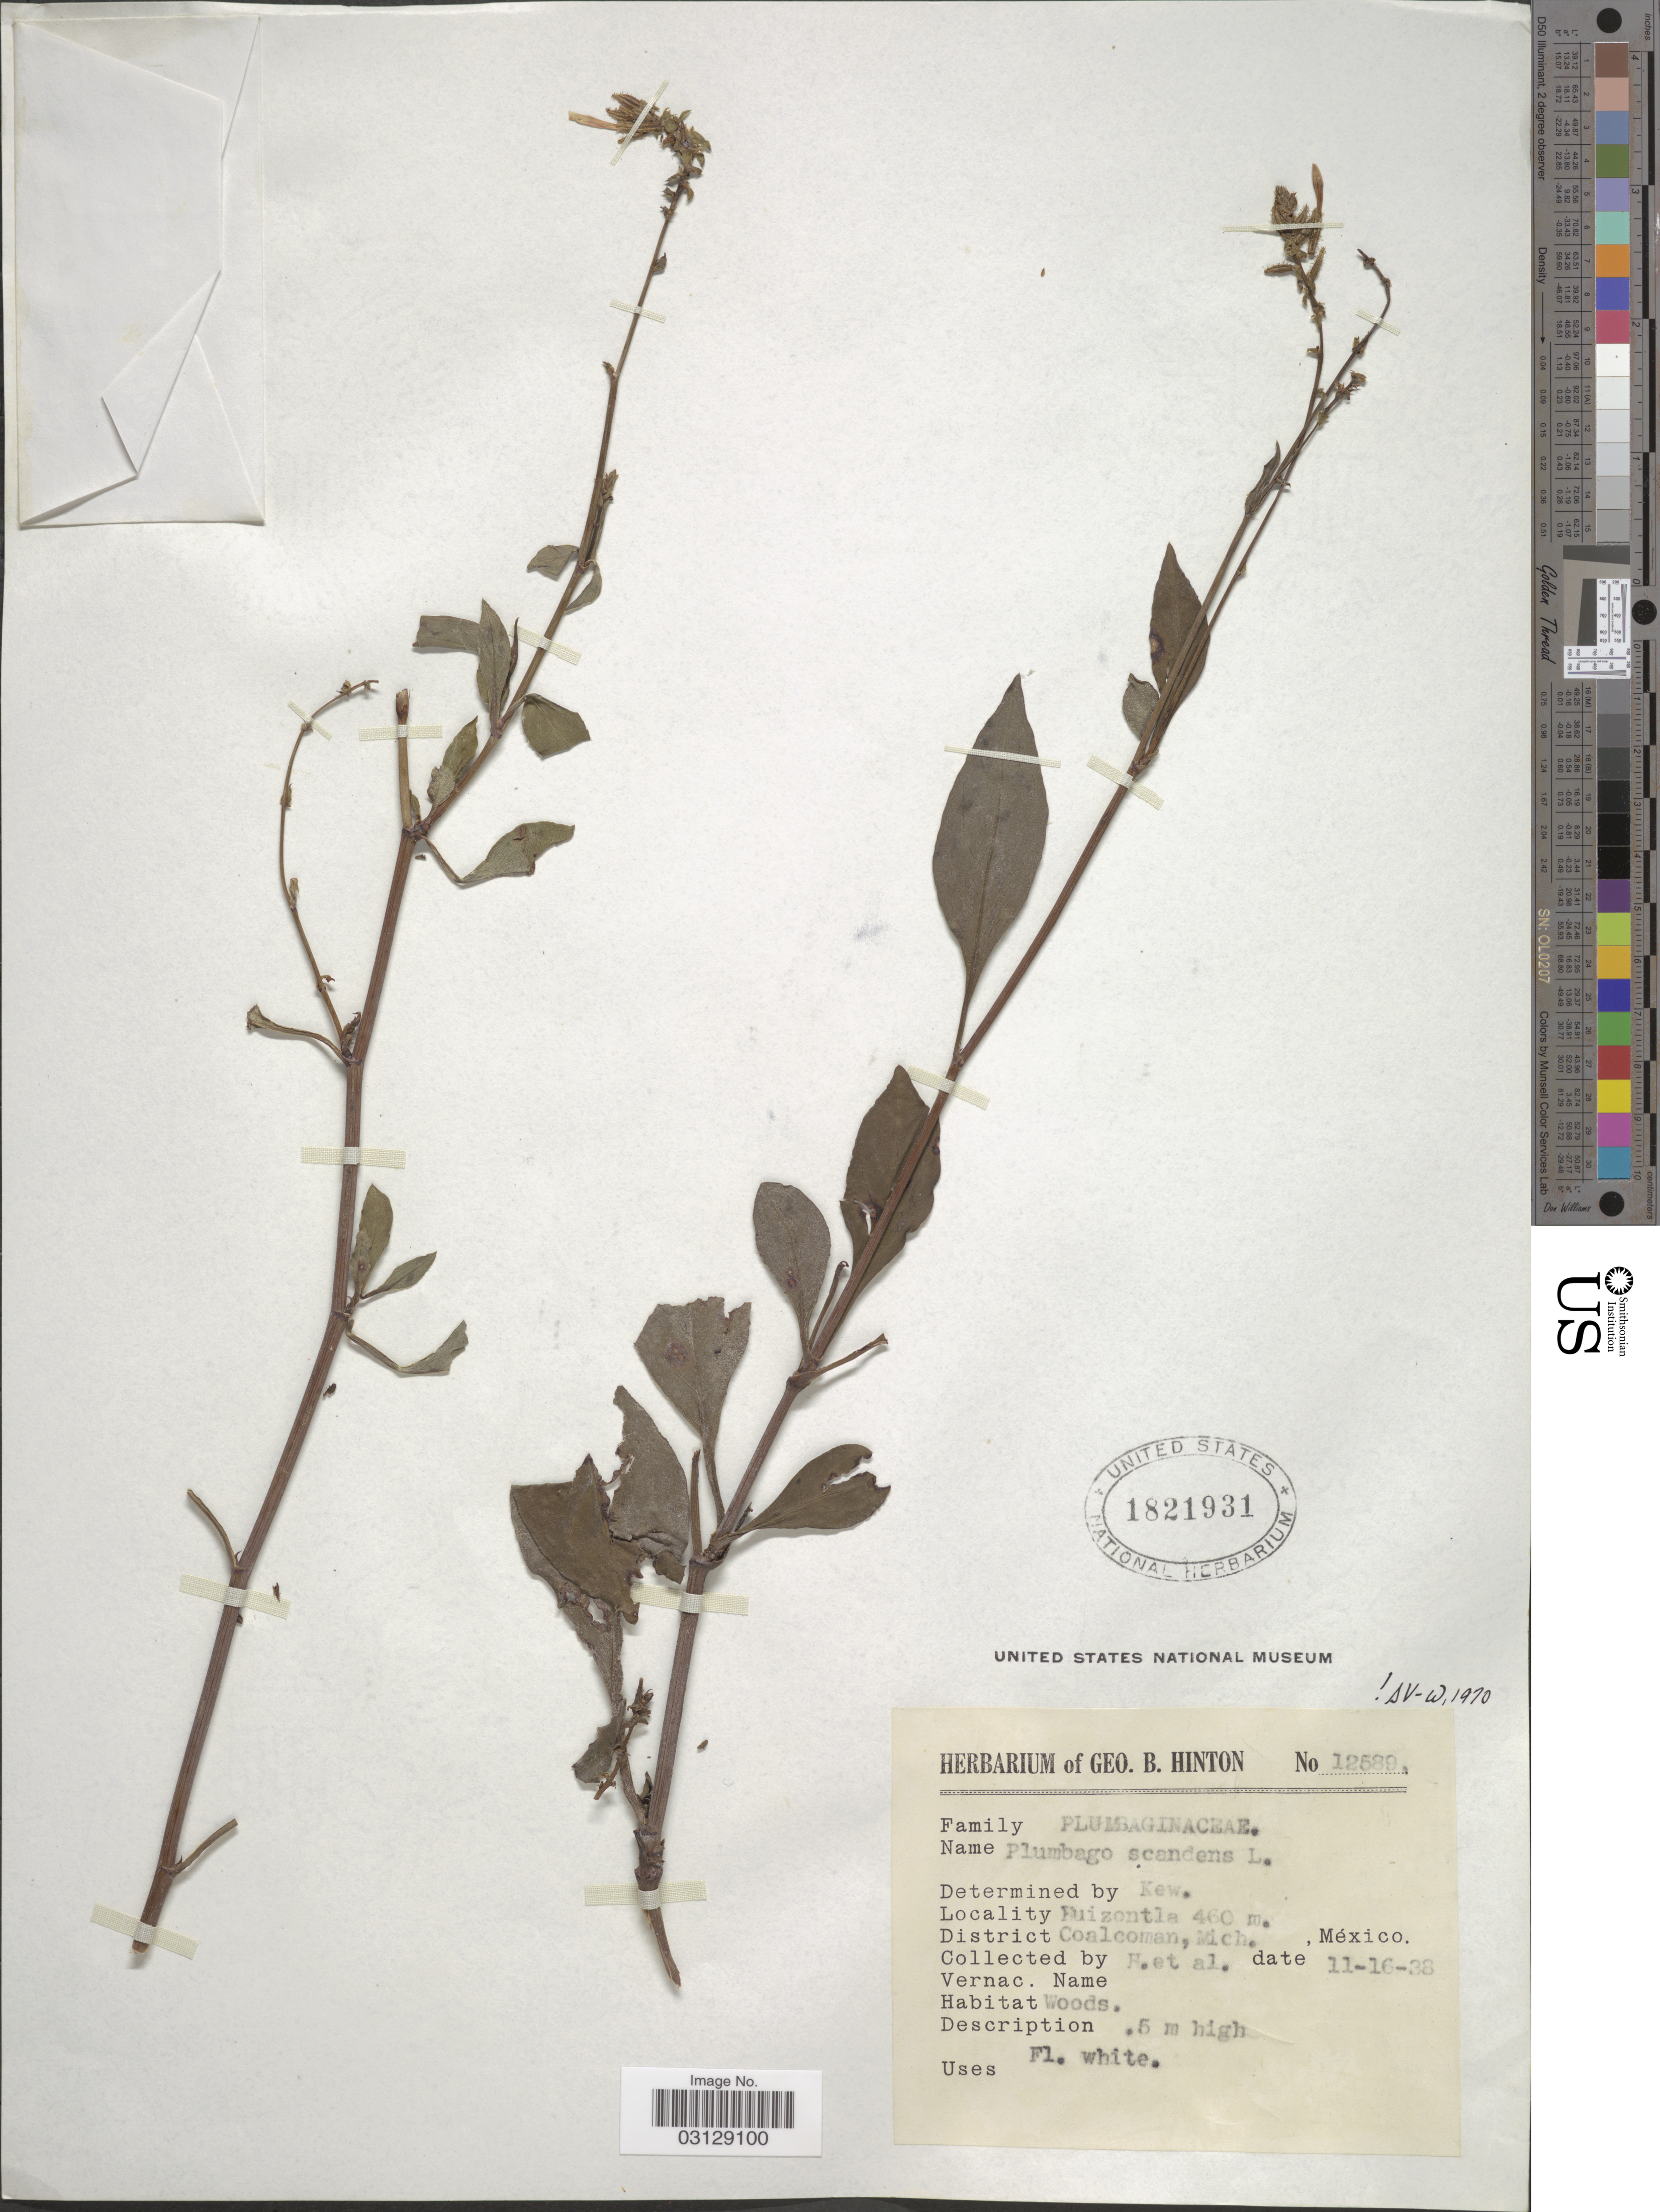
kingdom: Plantae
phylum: Tracheophyta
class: Magnoliopsida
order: Caryophyllales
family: Plumbaginaceae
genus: Plumbago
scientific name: Plumbago scandens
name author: L.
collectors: G. B. Hinton & et al.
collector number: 12589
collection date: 1938-11-16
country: Mexico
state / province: Michoacán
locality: Huizontla. District Coalcoman, Mich.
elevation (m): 460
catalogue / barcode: US 1821931